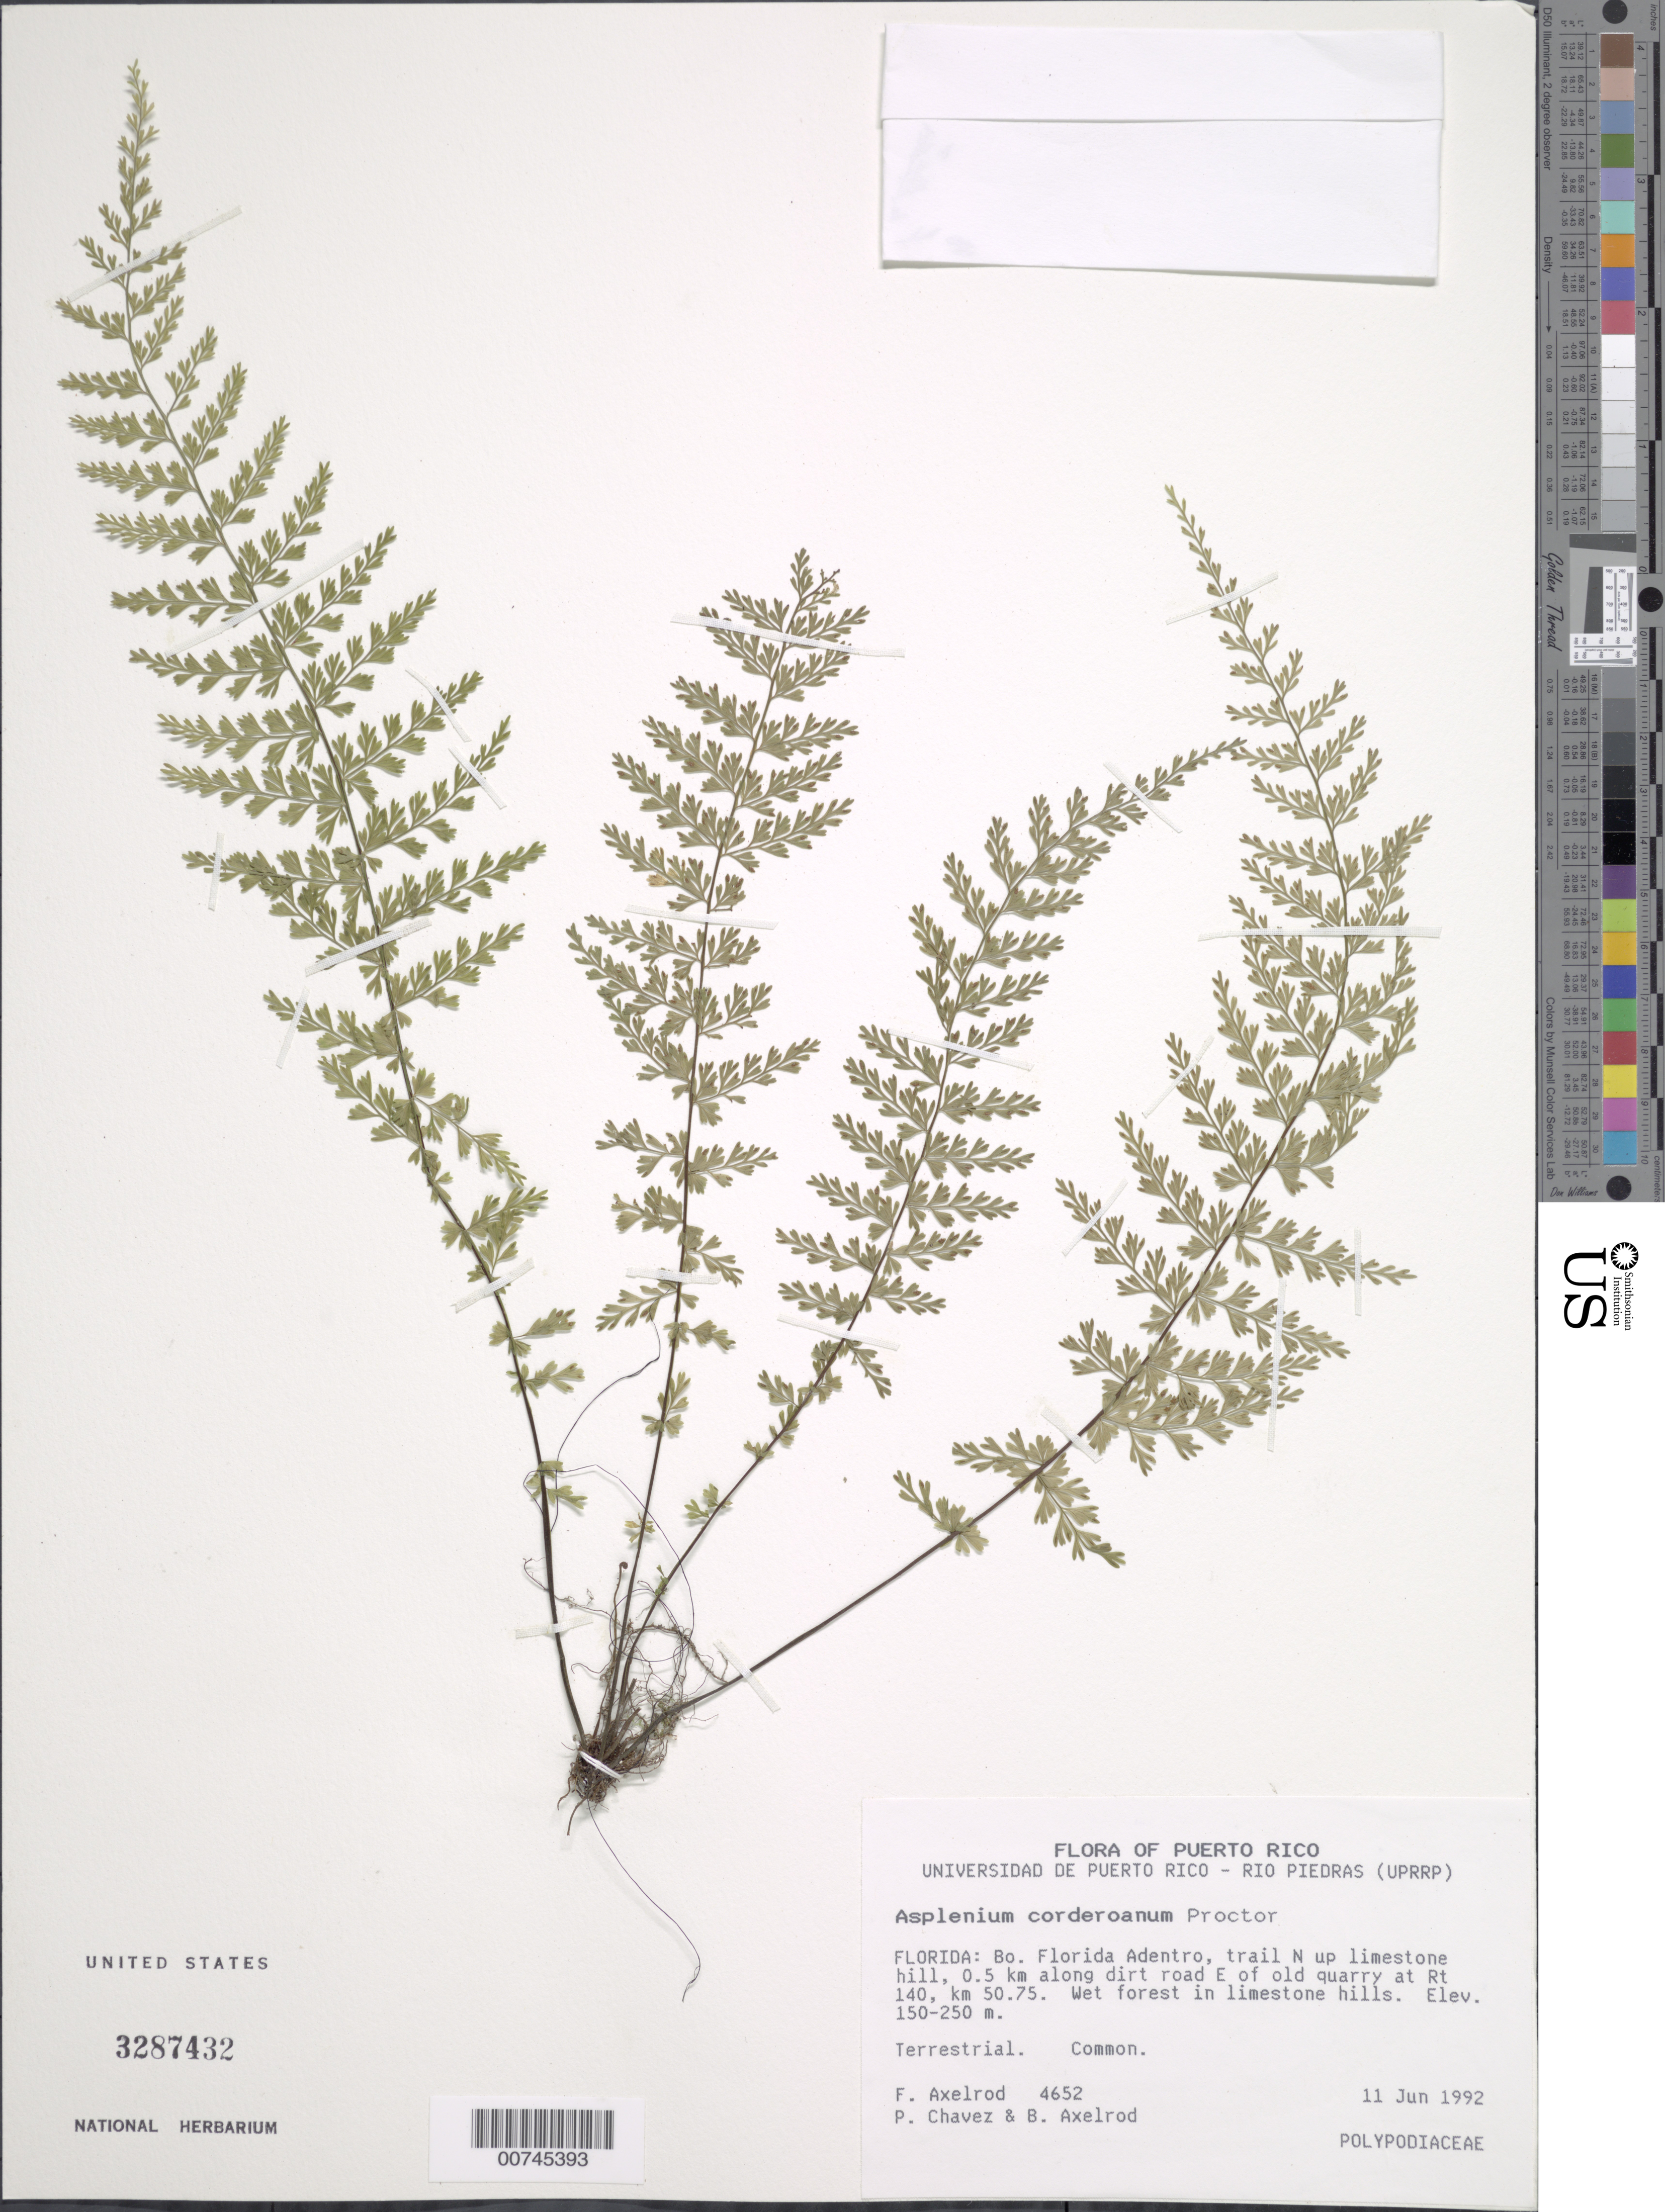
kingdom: Plantae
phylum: Tracheophyta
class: Polypodiopsida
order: Polypodiales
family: Aspleniaceae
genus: Asplenium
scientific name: Asplenium corderoanum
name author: Proctor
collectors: F. S. Axelrod, B. Axelrod & P. Chavez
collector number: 4652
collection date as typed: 11 Jun 1992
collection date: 1992-06-11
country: Puerto Rico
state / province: Florida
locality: Florida: Barrio Florida Adentro, trail N up limestone hill, 0.5 km along dirt road E of old quarry at Rt 140, km 5.75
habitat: Wet forest in limestone hills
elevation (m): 150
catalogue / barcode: US 3287432